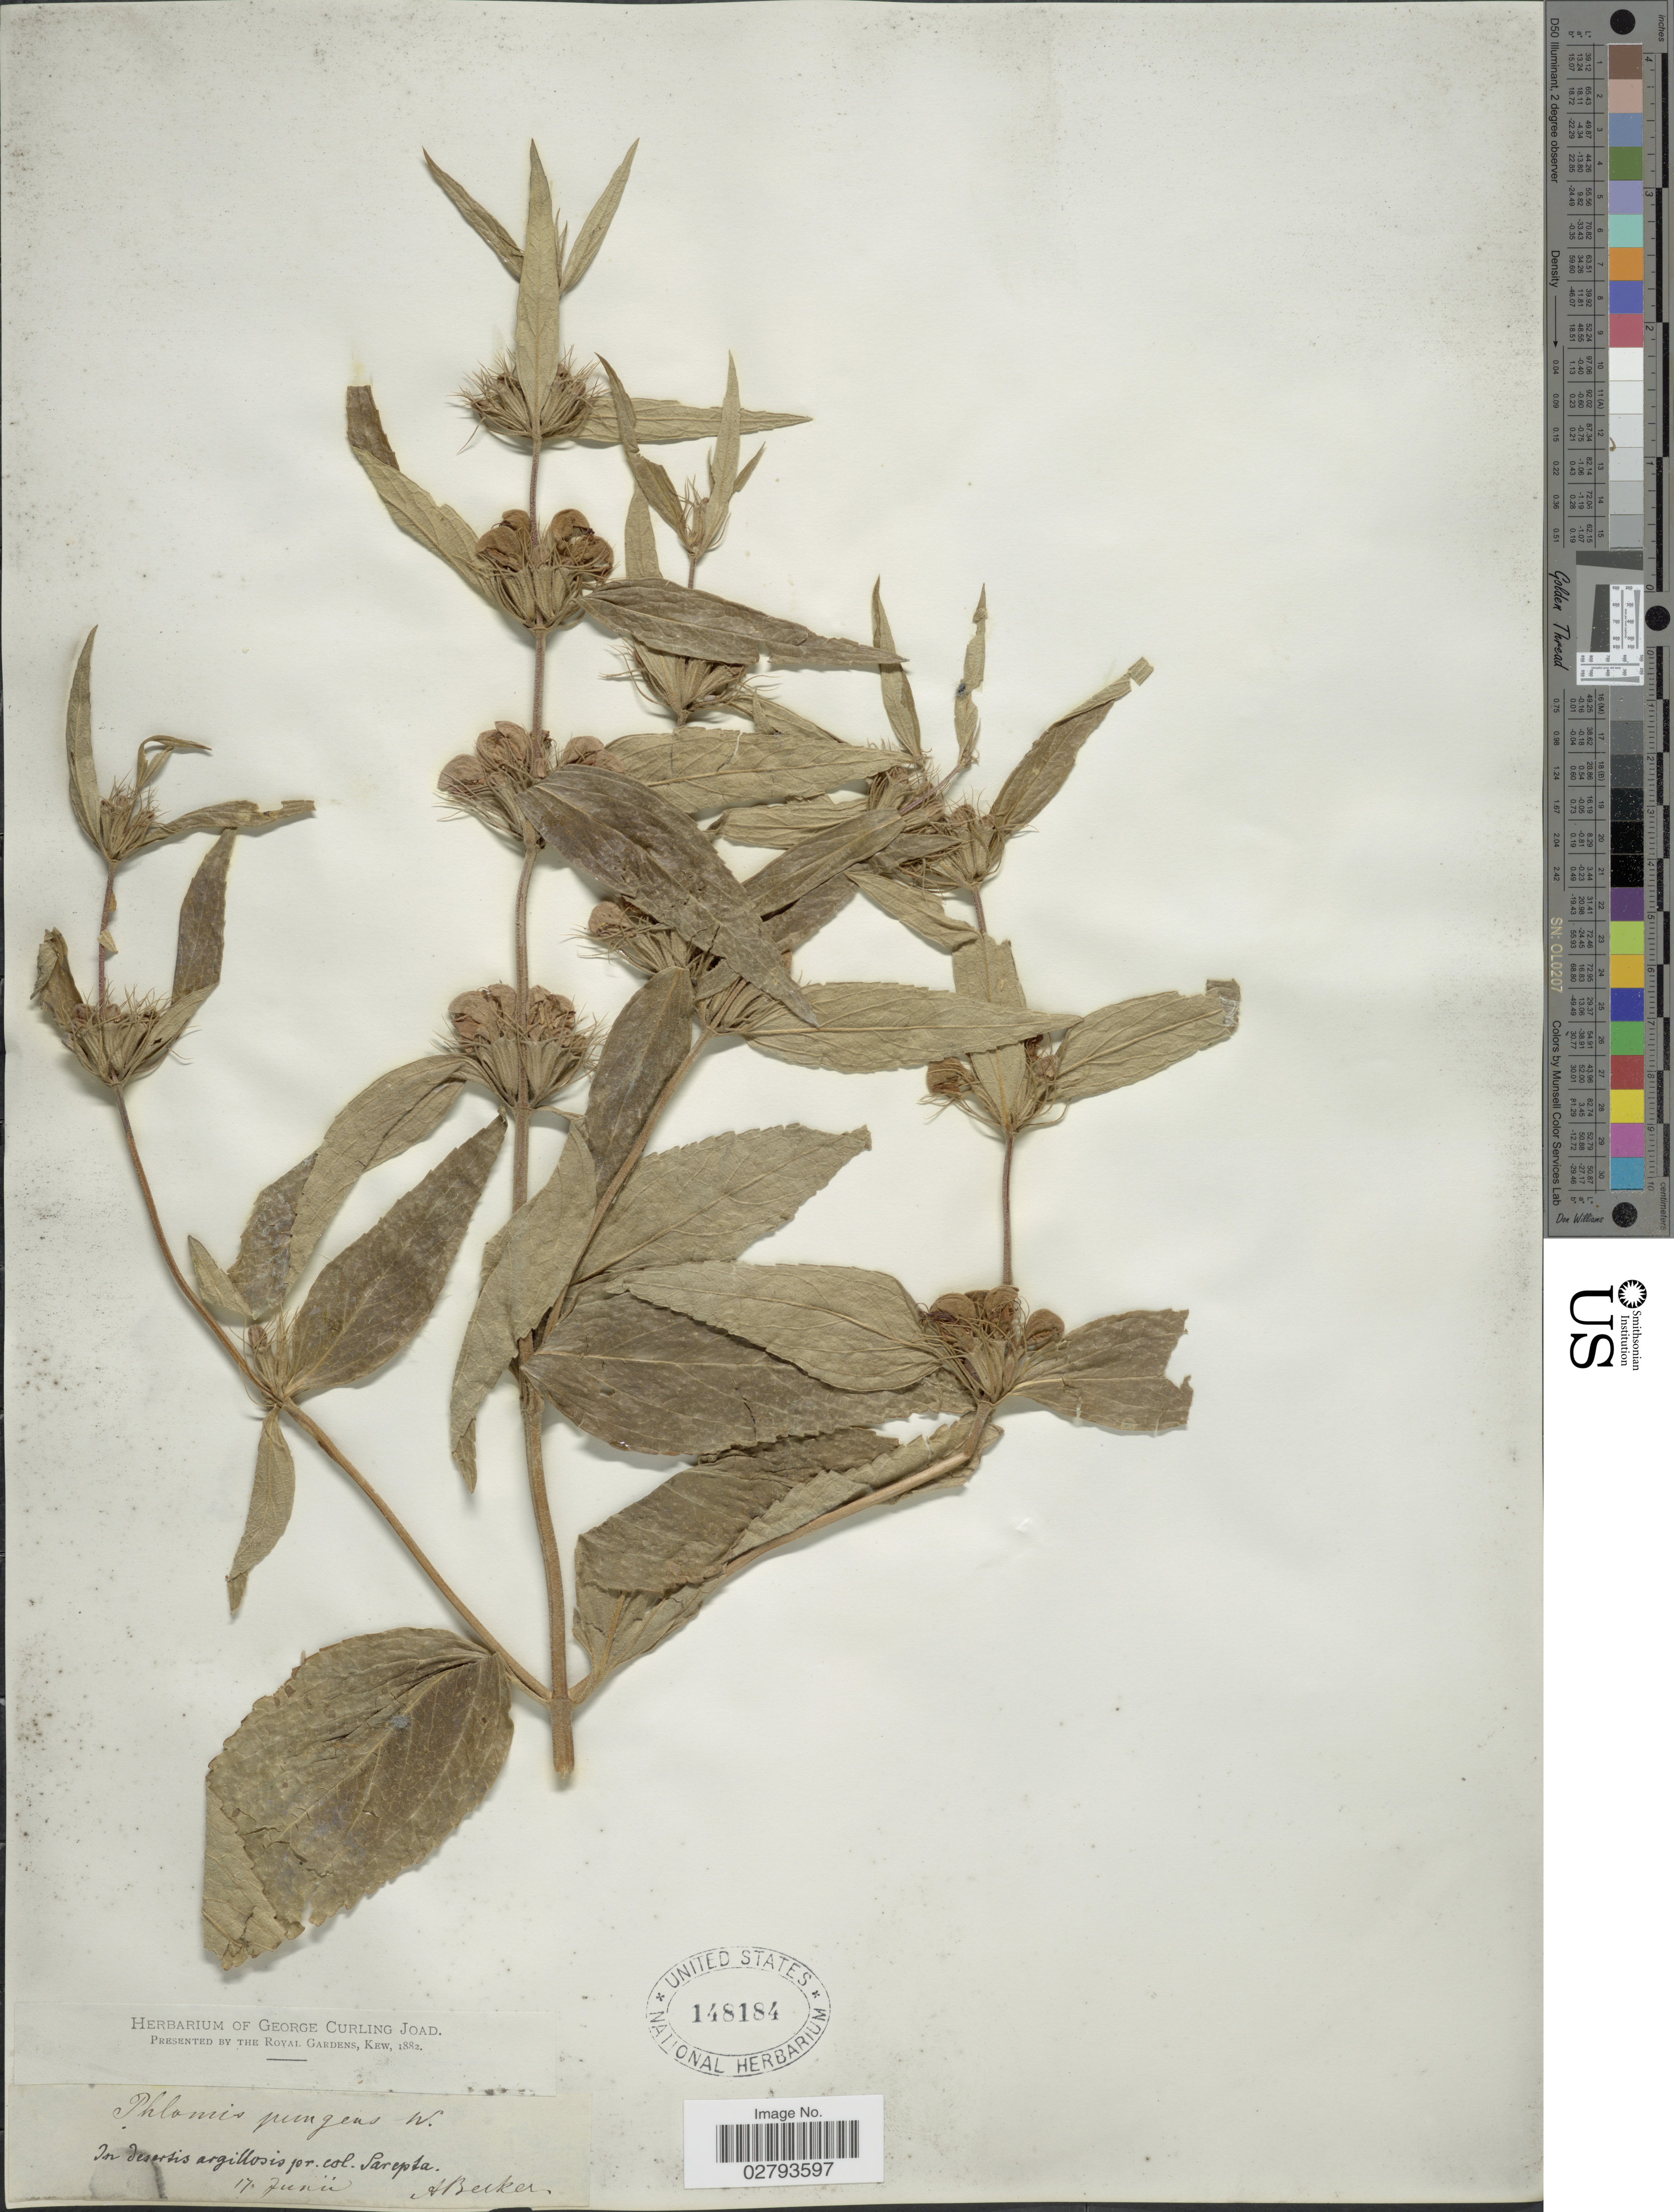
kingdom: Plantae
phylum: Tracheophyta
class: Magnoliopsida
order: Lamiales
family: Lamiaceae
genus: Phlomis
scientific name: Phlomis herba-venti subsp. pungens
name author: Maire ex DeFilipps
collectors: A. Becker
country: Russian Federation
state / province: Volgograd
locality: In desertis argillosis pr. col. Sarepta.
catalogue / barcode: US 148184